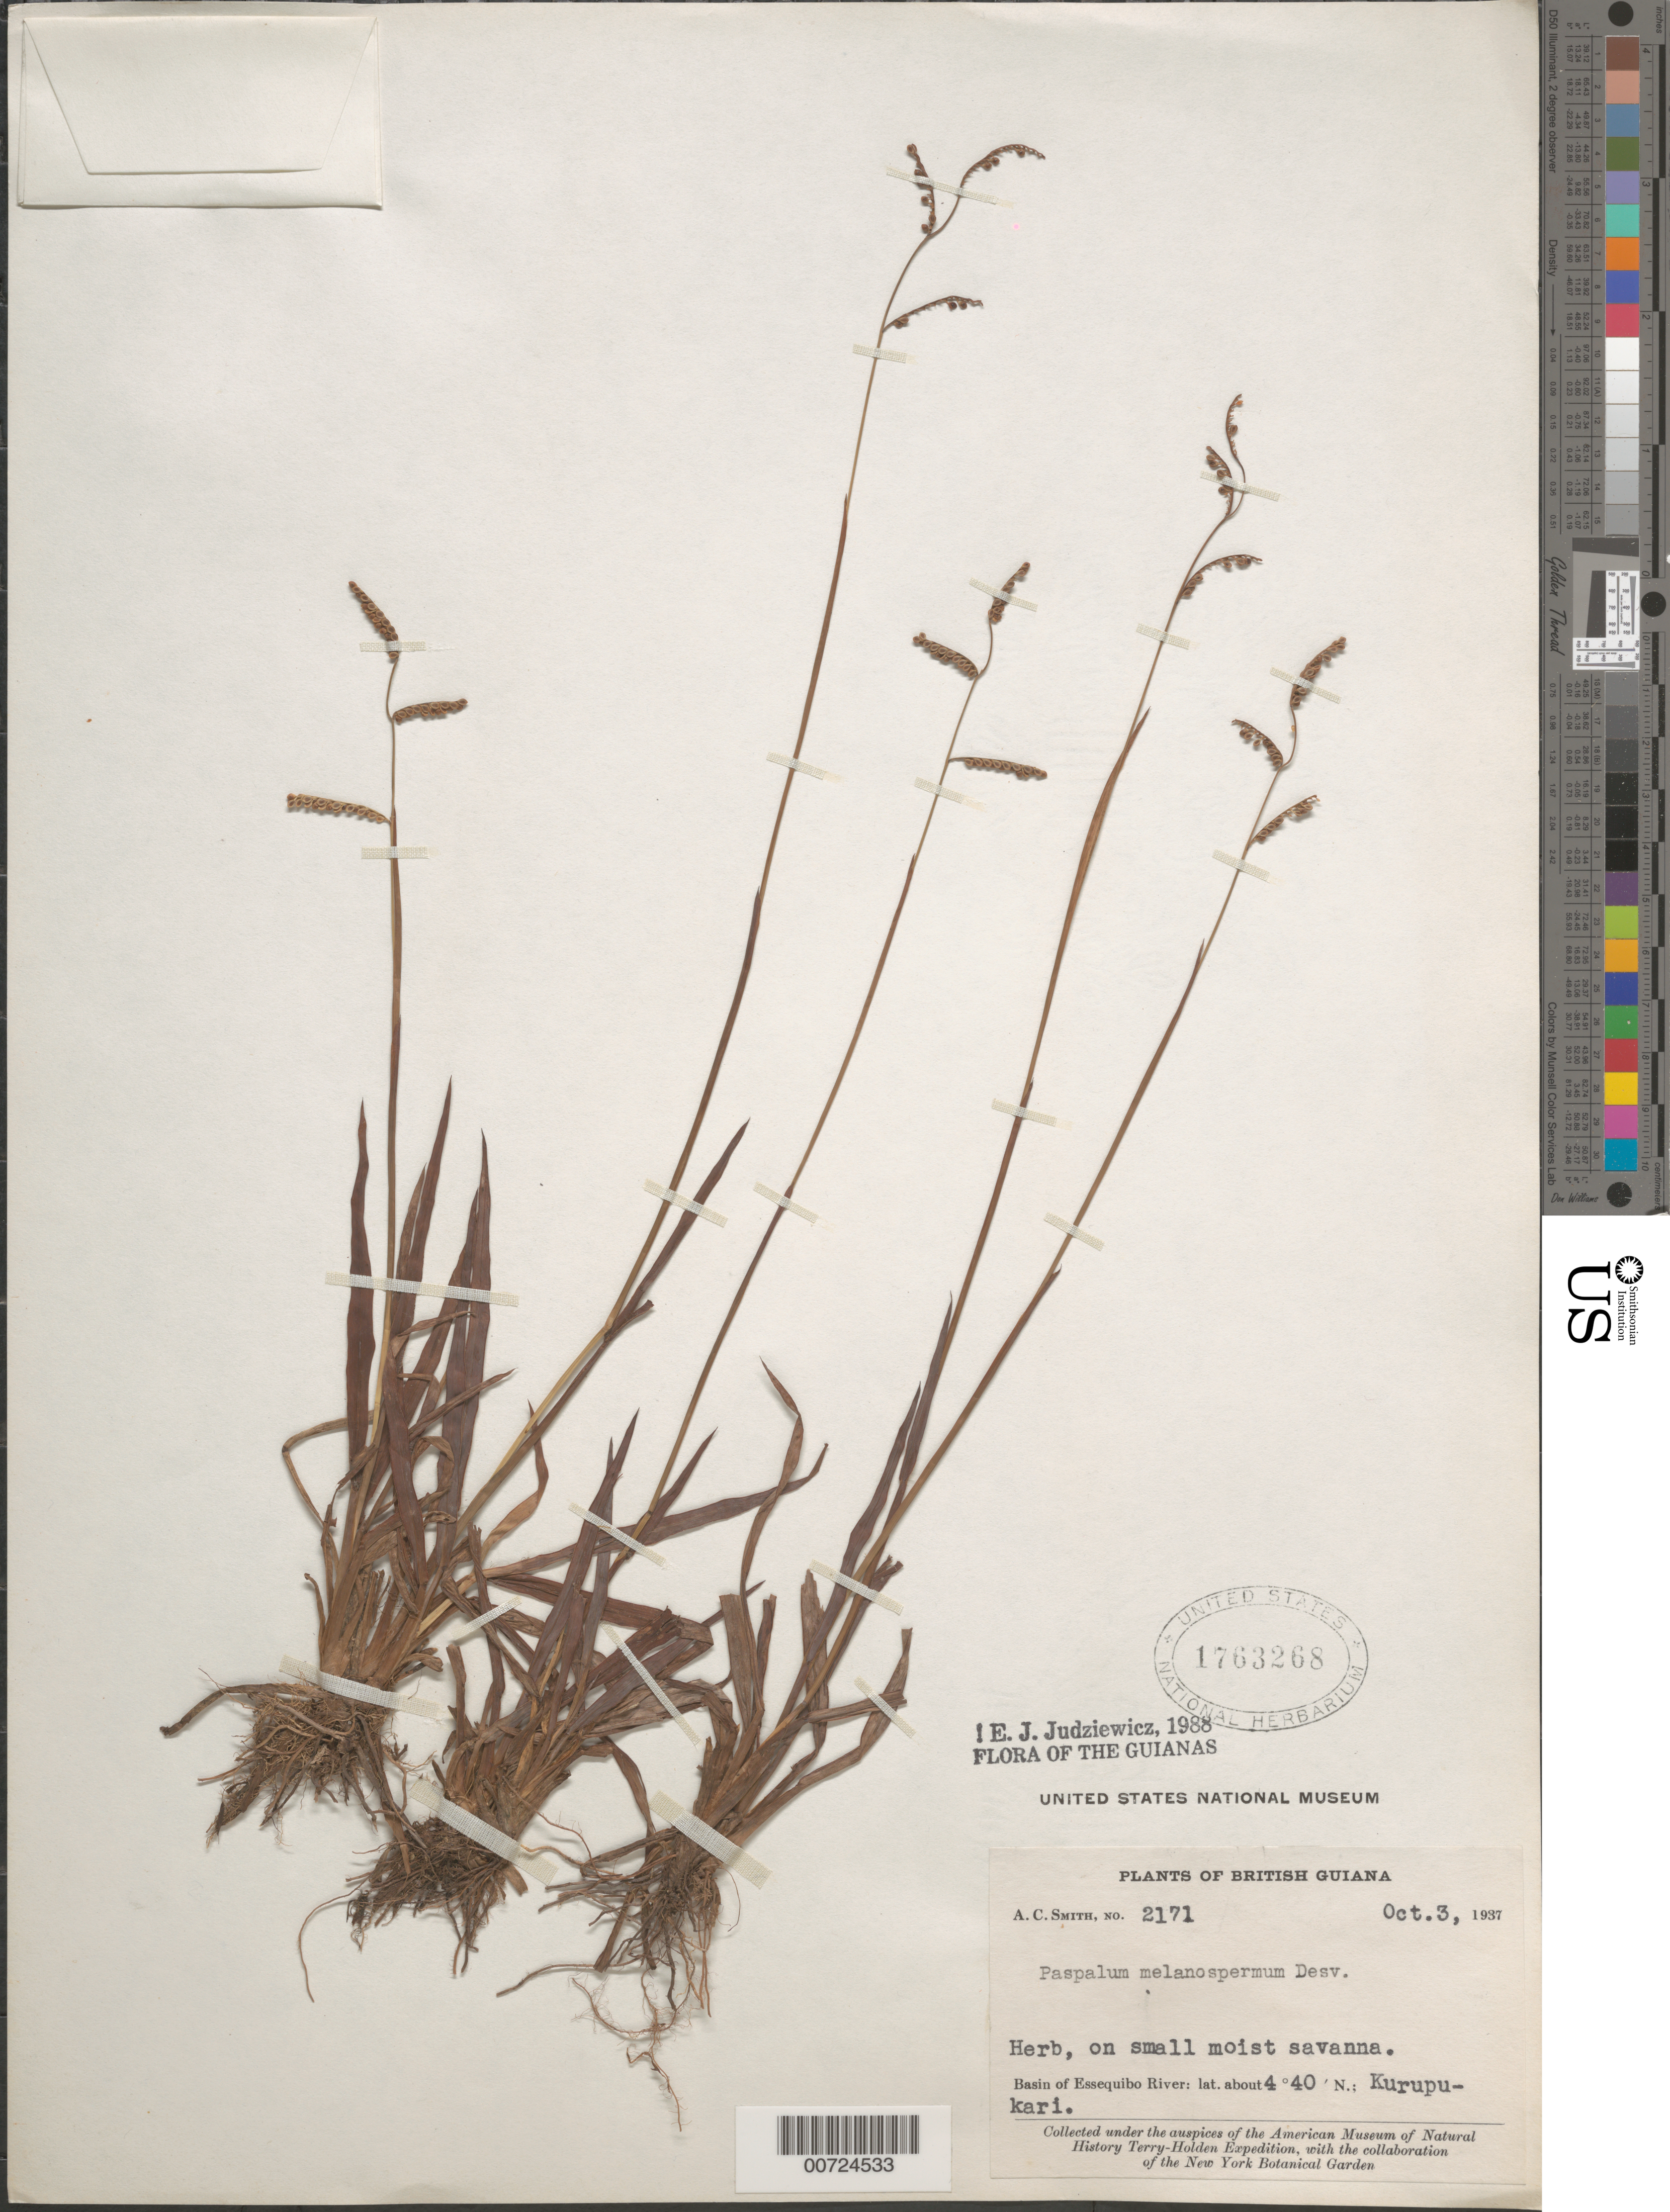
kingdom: Plantae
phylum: Tracheophyta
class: Liliopsida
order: Poales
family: Poaceae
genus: Paspalum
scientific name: Paspalum melanospermum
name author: Desv. ex Poir.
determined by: Judziewicz, E. J.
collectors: A. C. Smith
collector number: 2171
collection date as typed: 3-Oct-37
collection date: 1937-10-03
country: Guyana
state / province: Potaro-Siparuni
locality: Kurupukari, Essequibo River basin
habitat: Small moist savanna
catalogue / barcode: US 1763268